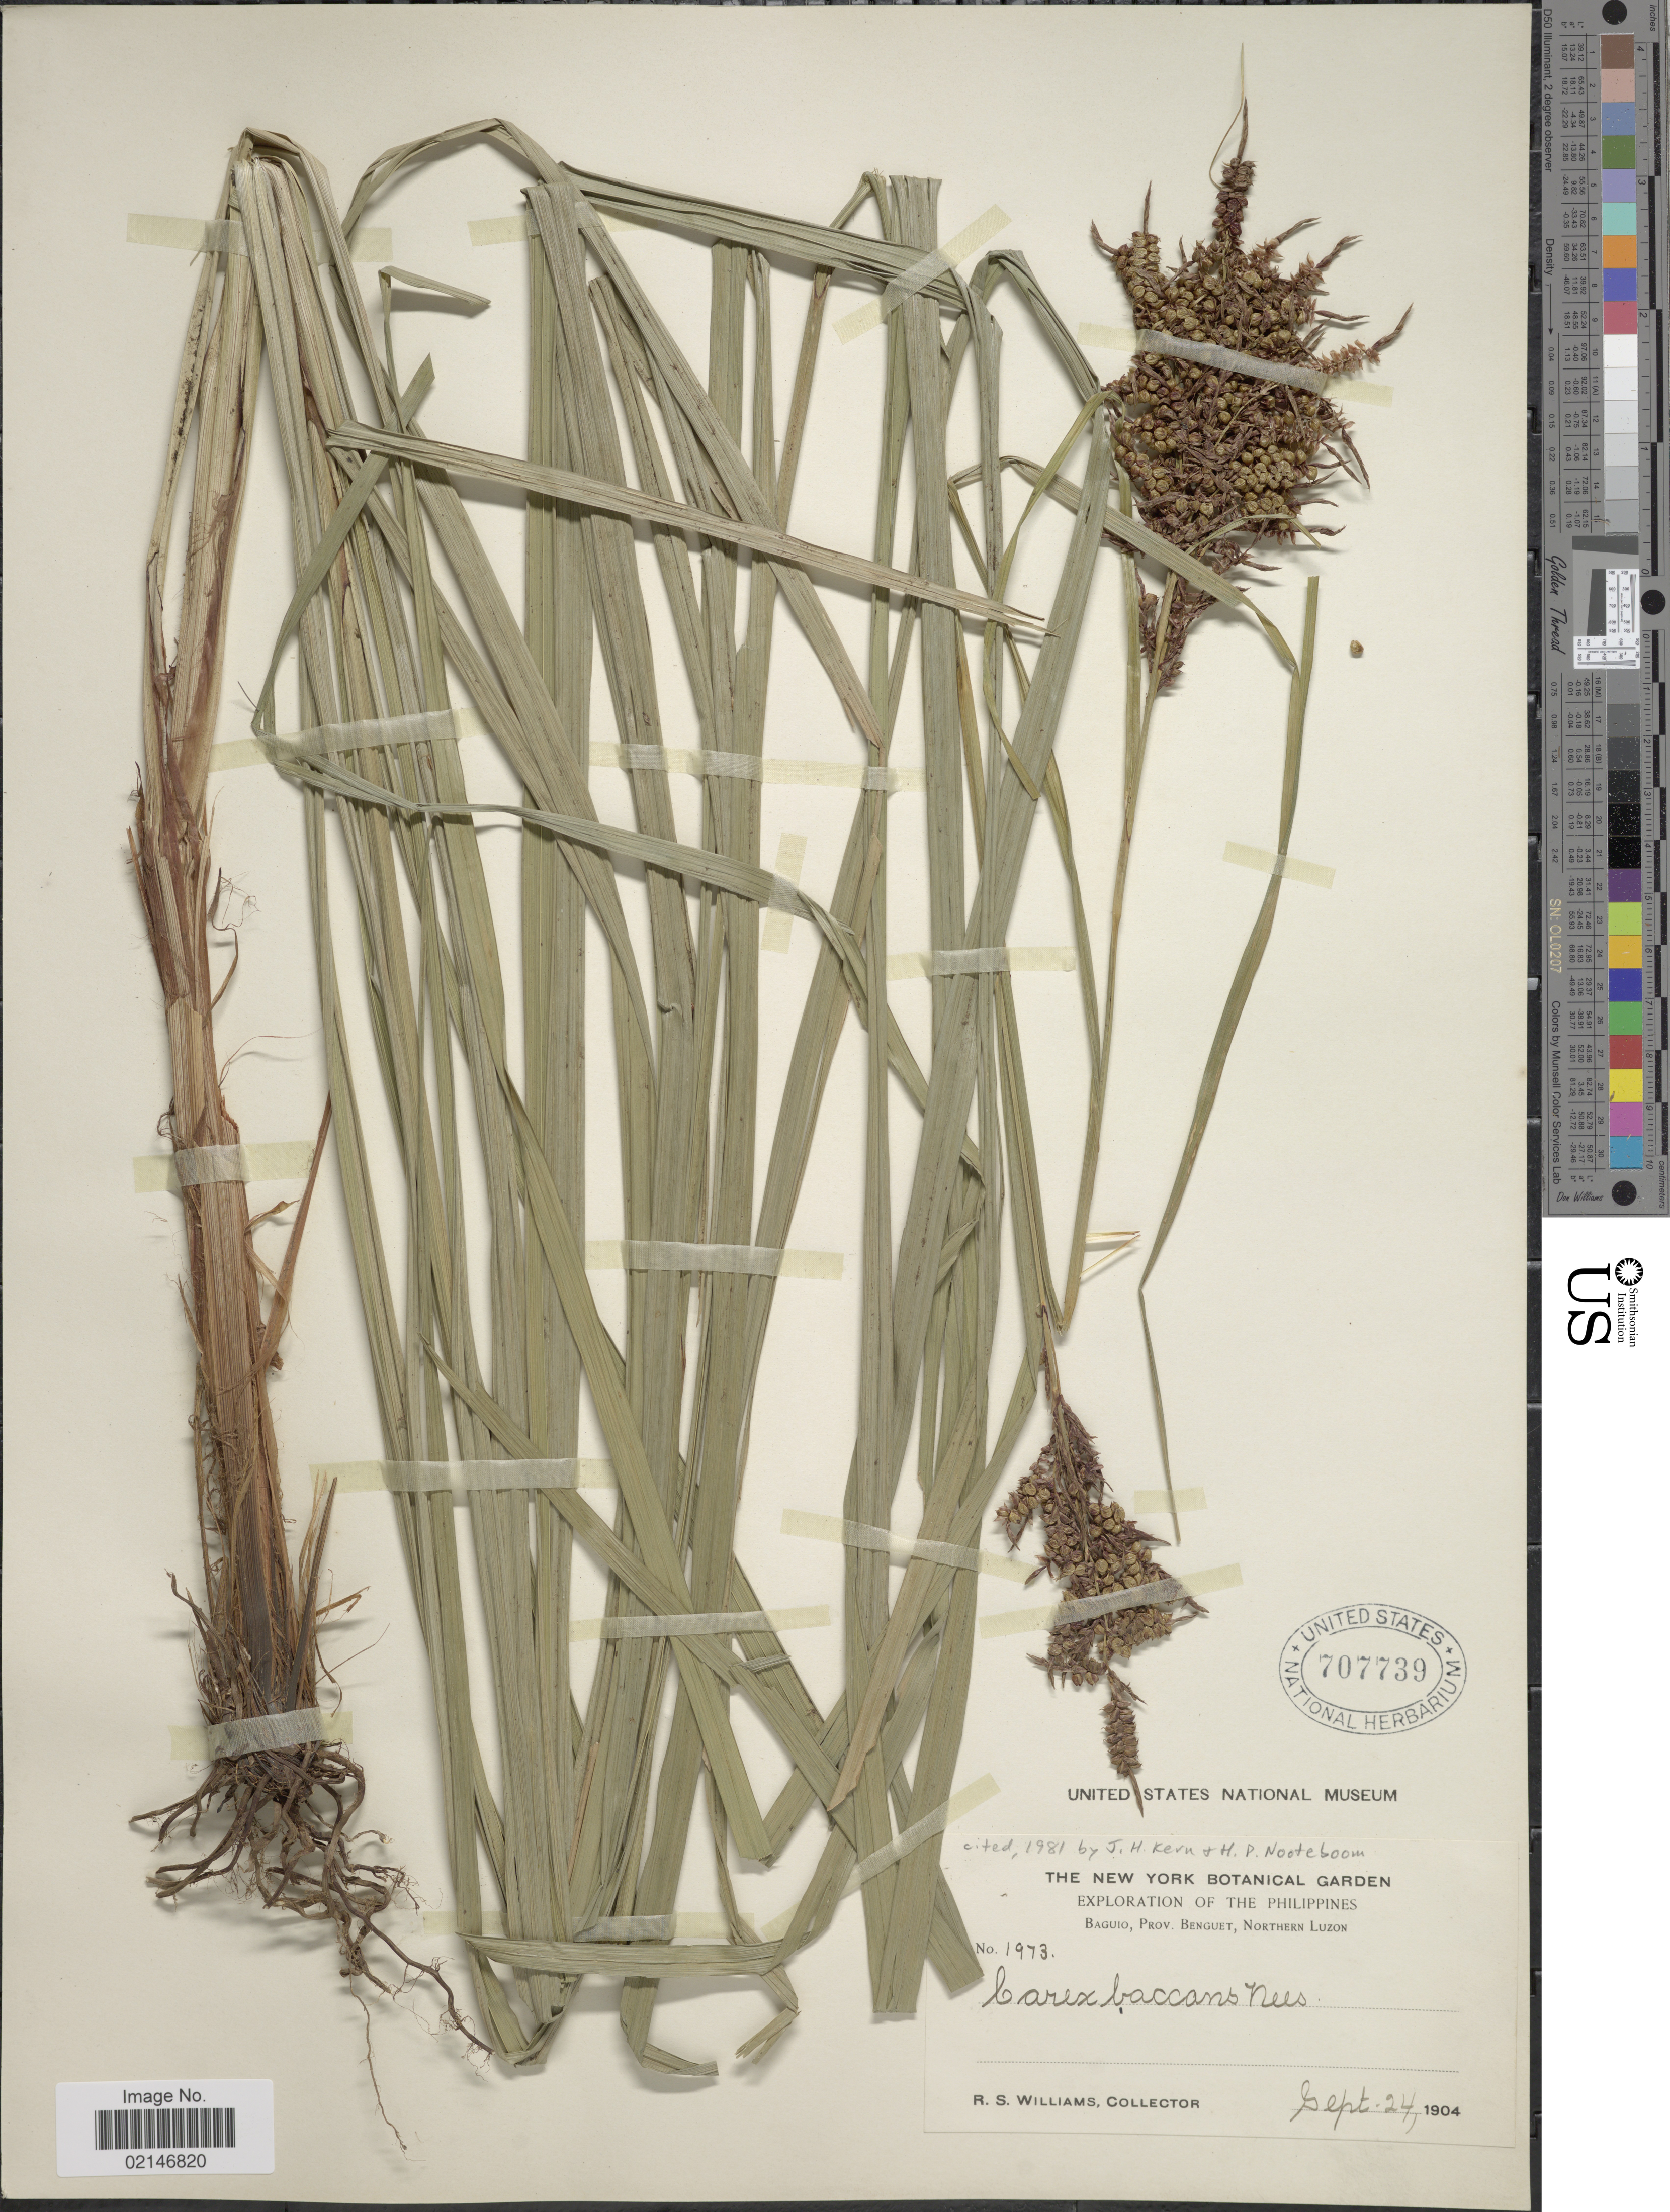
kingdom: Plantae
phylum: Tracheophyta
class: Liliopsida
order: Poales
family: Cyperaceae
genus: Carex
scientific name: Carex baccans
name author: Nees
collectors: R. S. Williams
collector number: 1973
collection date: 1904-09-24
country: Philippines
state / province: Cordillera (Administrative Region)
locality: Baguio, Prov. Benguet, Northern Luzon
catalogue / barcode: US 707739